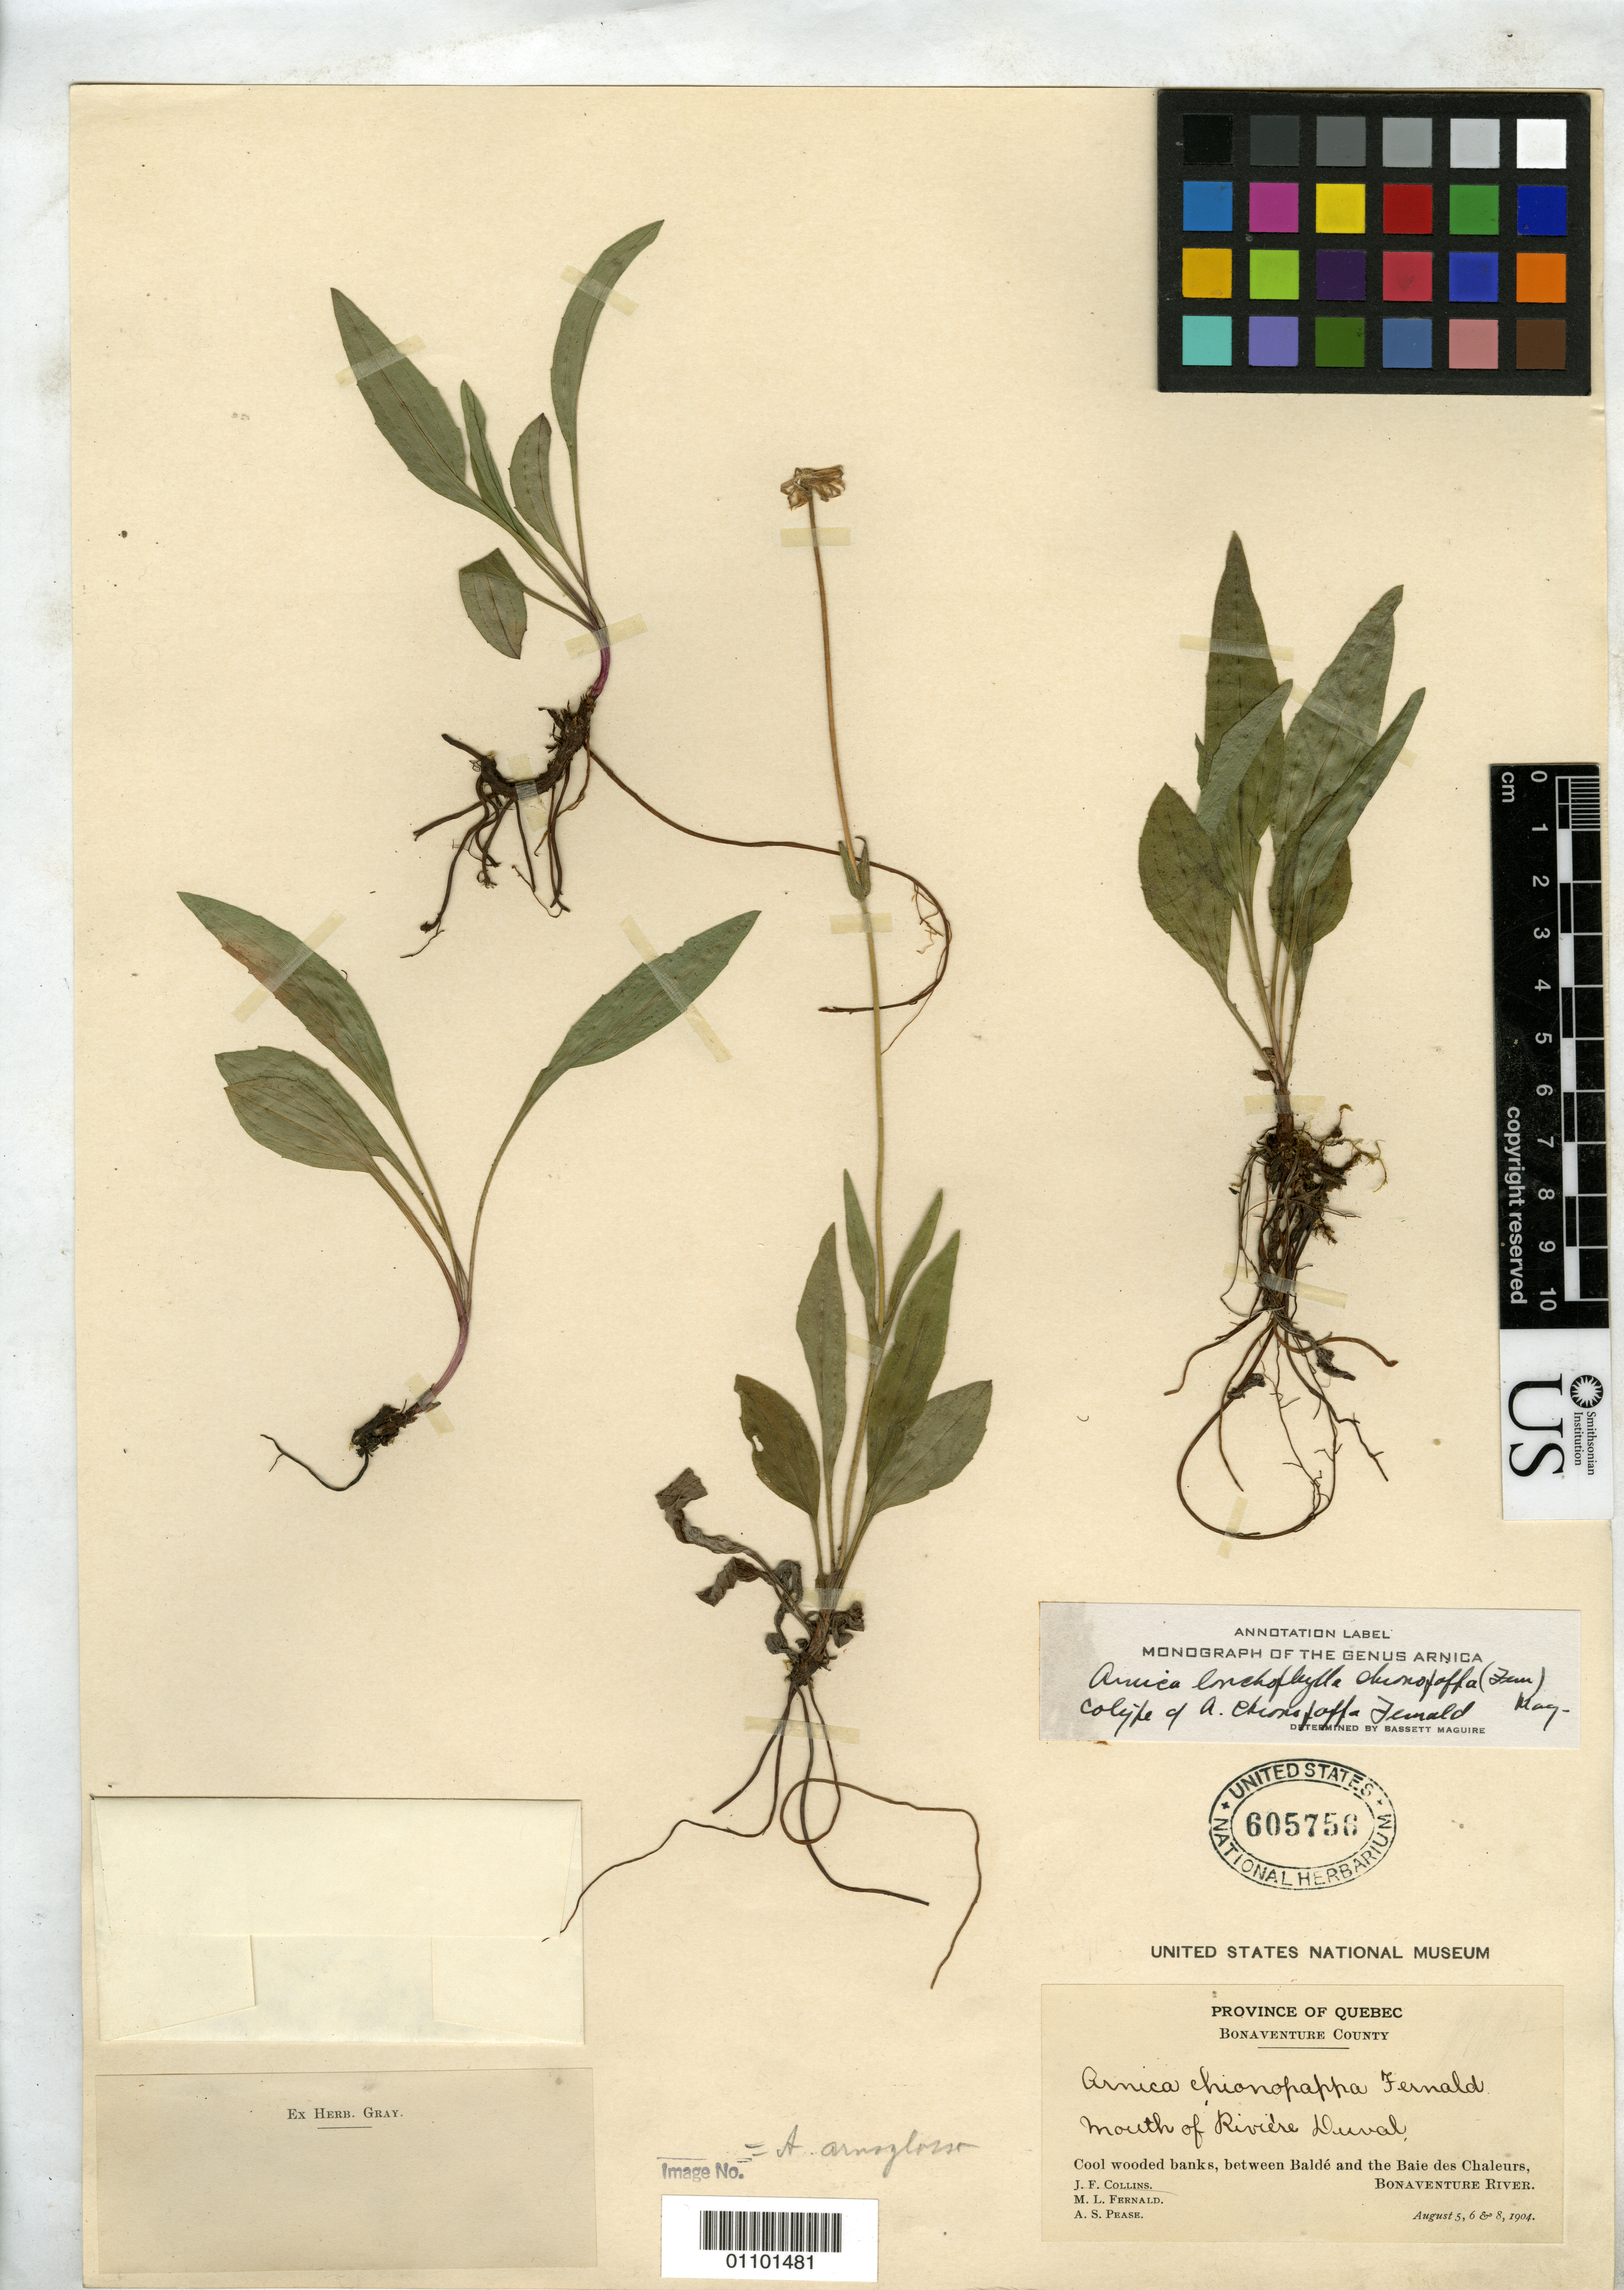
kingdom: Plantae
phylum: Tracheophyta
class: Magnoliopsida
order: Asterales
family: Asteraceae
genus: Arnica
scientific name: Arnica chionopappa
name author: Fernald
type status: Syntype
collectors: J. Collins, M. L. Fernald & A. S. Pease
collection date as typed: August 5, 6, & 8, 1904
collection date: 1904-08-05,1904-08-08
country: Canada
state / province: Quebec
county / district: Bonaventure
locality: Between Balde and the Baie des Chaleurs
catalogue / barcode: US 605756